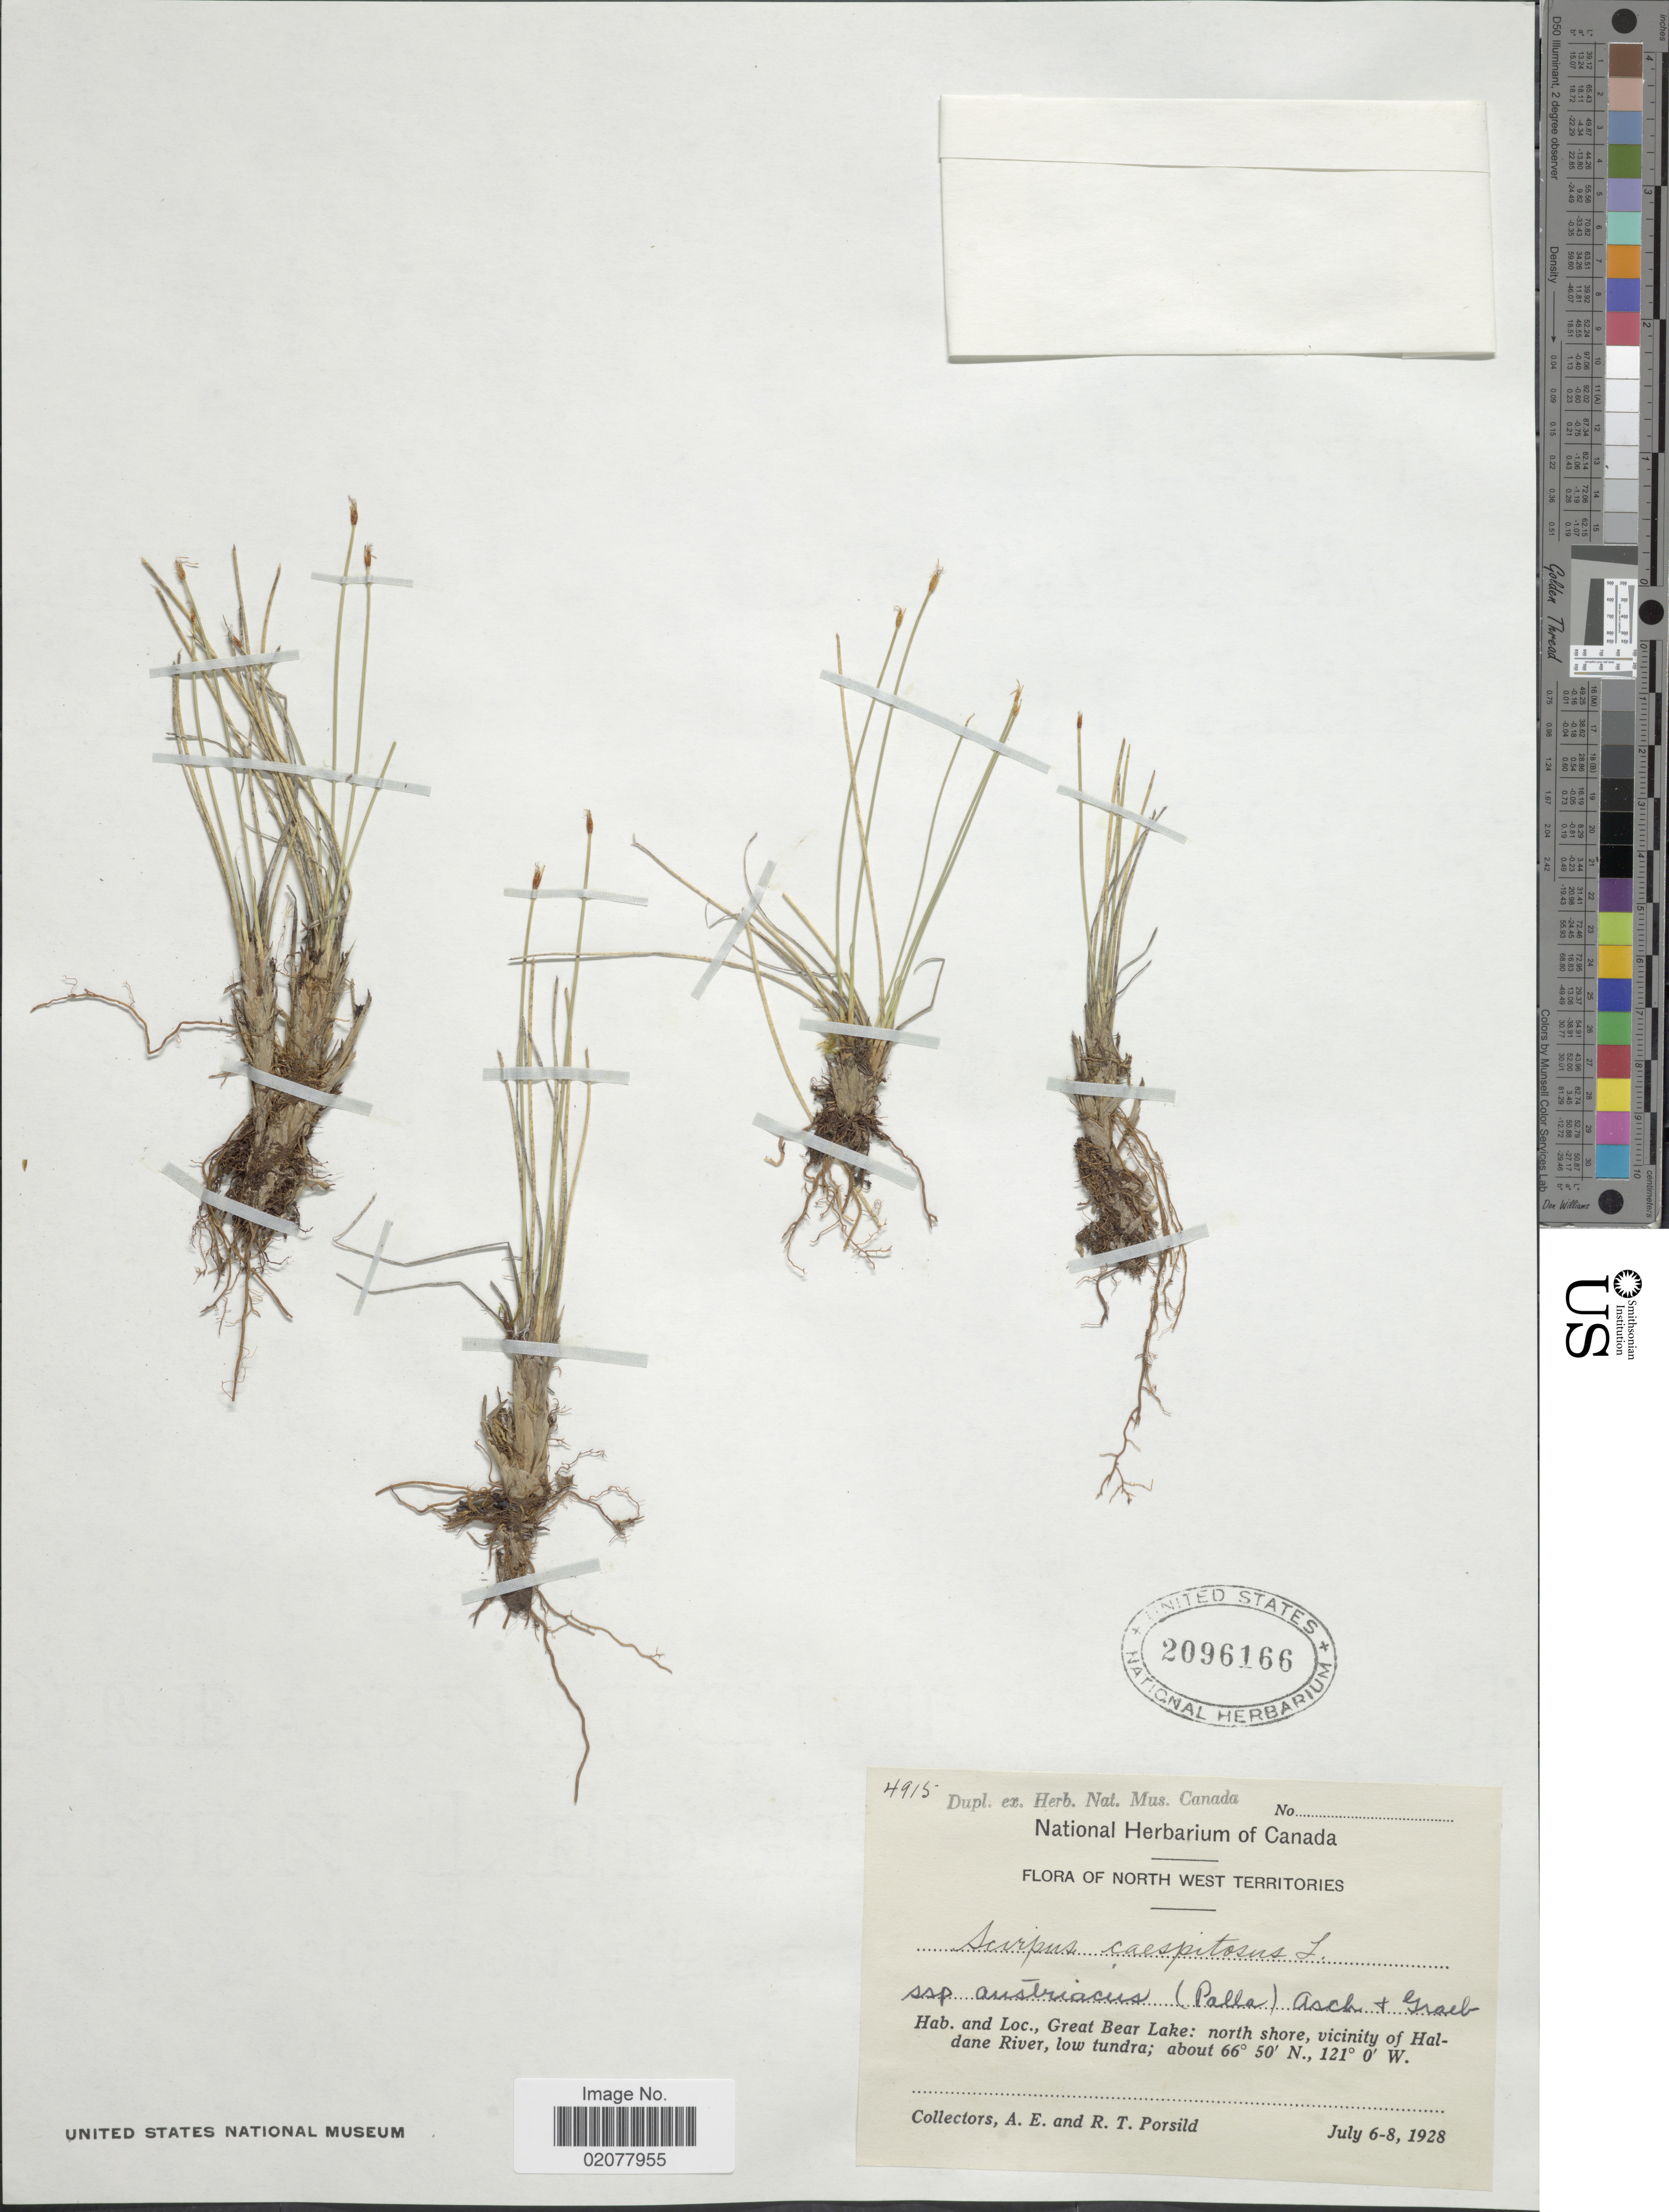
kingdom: Plantae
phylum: Tracheophyta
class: Liliopsida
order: Poales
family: Cyperaceae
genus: Trichophorum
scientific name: Trichophorum cespitosum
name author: (L.) Hartm.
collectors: A. E. Porsild & R. T. Porsild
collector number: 4915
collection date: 1928-07-06/1928-07-08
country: Canada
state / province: Northwest Territories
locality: Great Bear Lake: north shore, vicinity of Haldane River, low tundra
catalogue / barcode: US 2096166